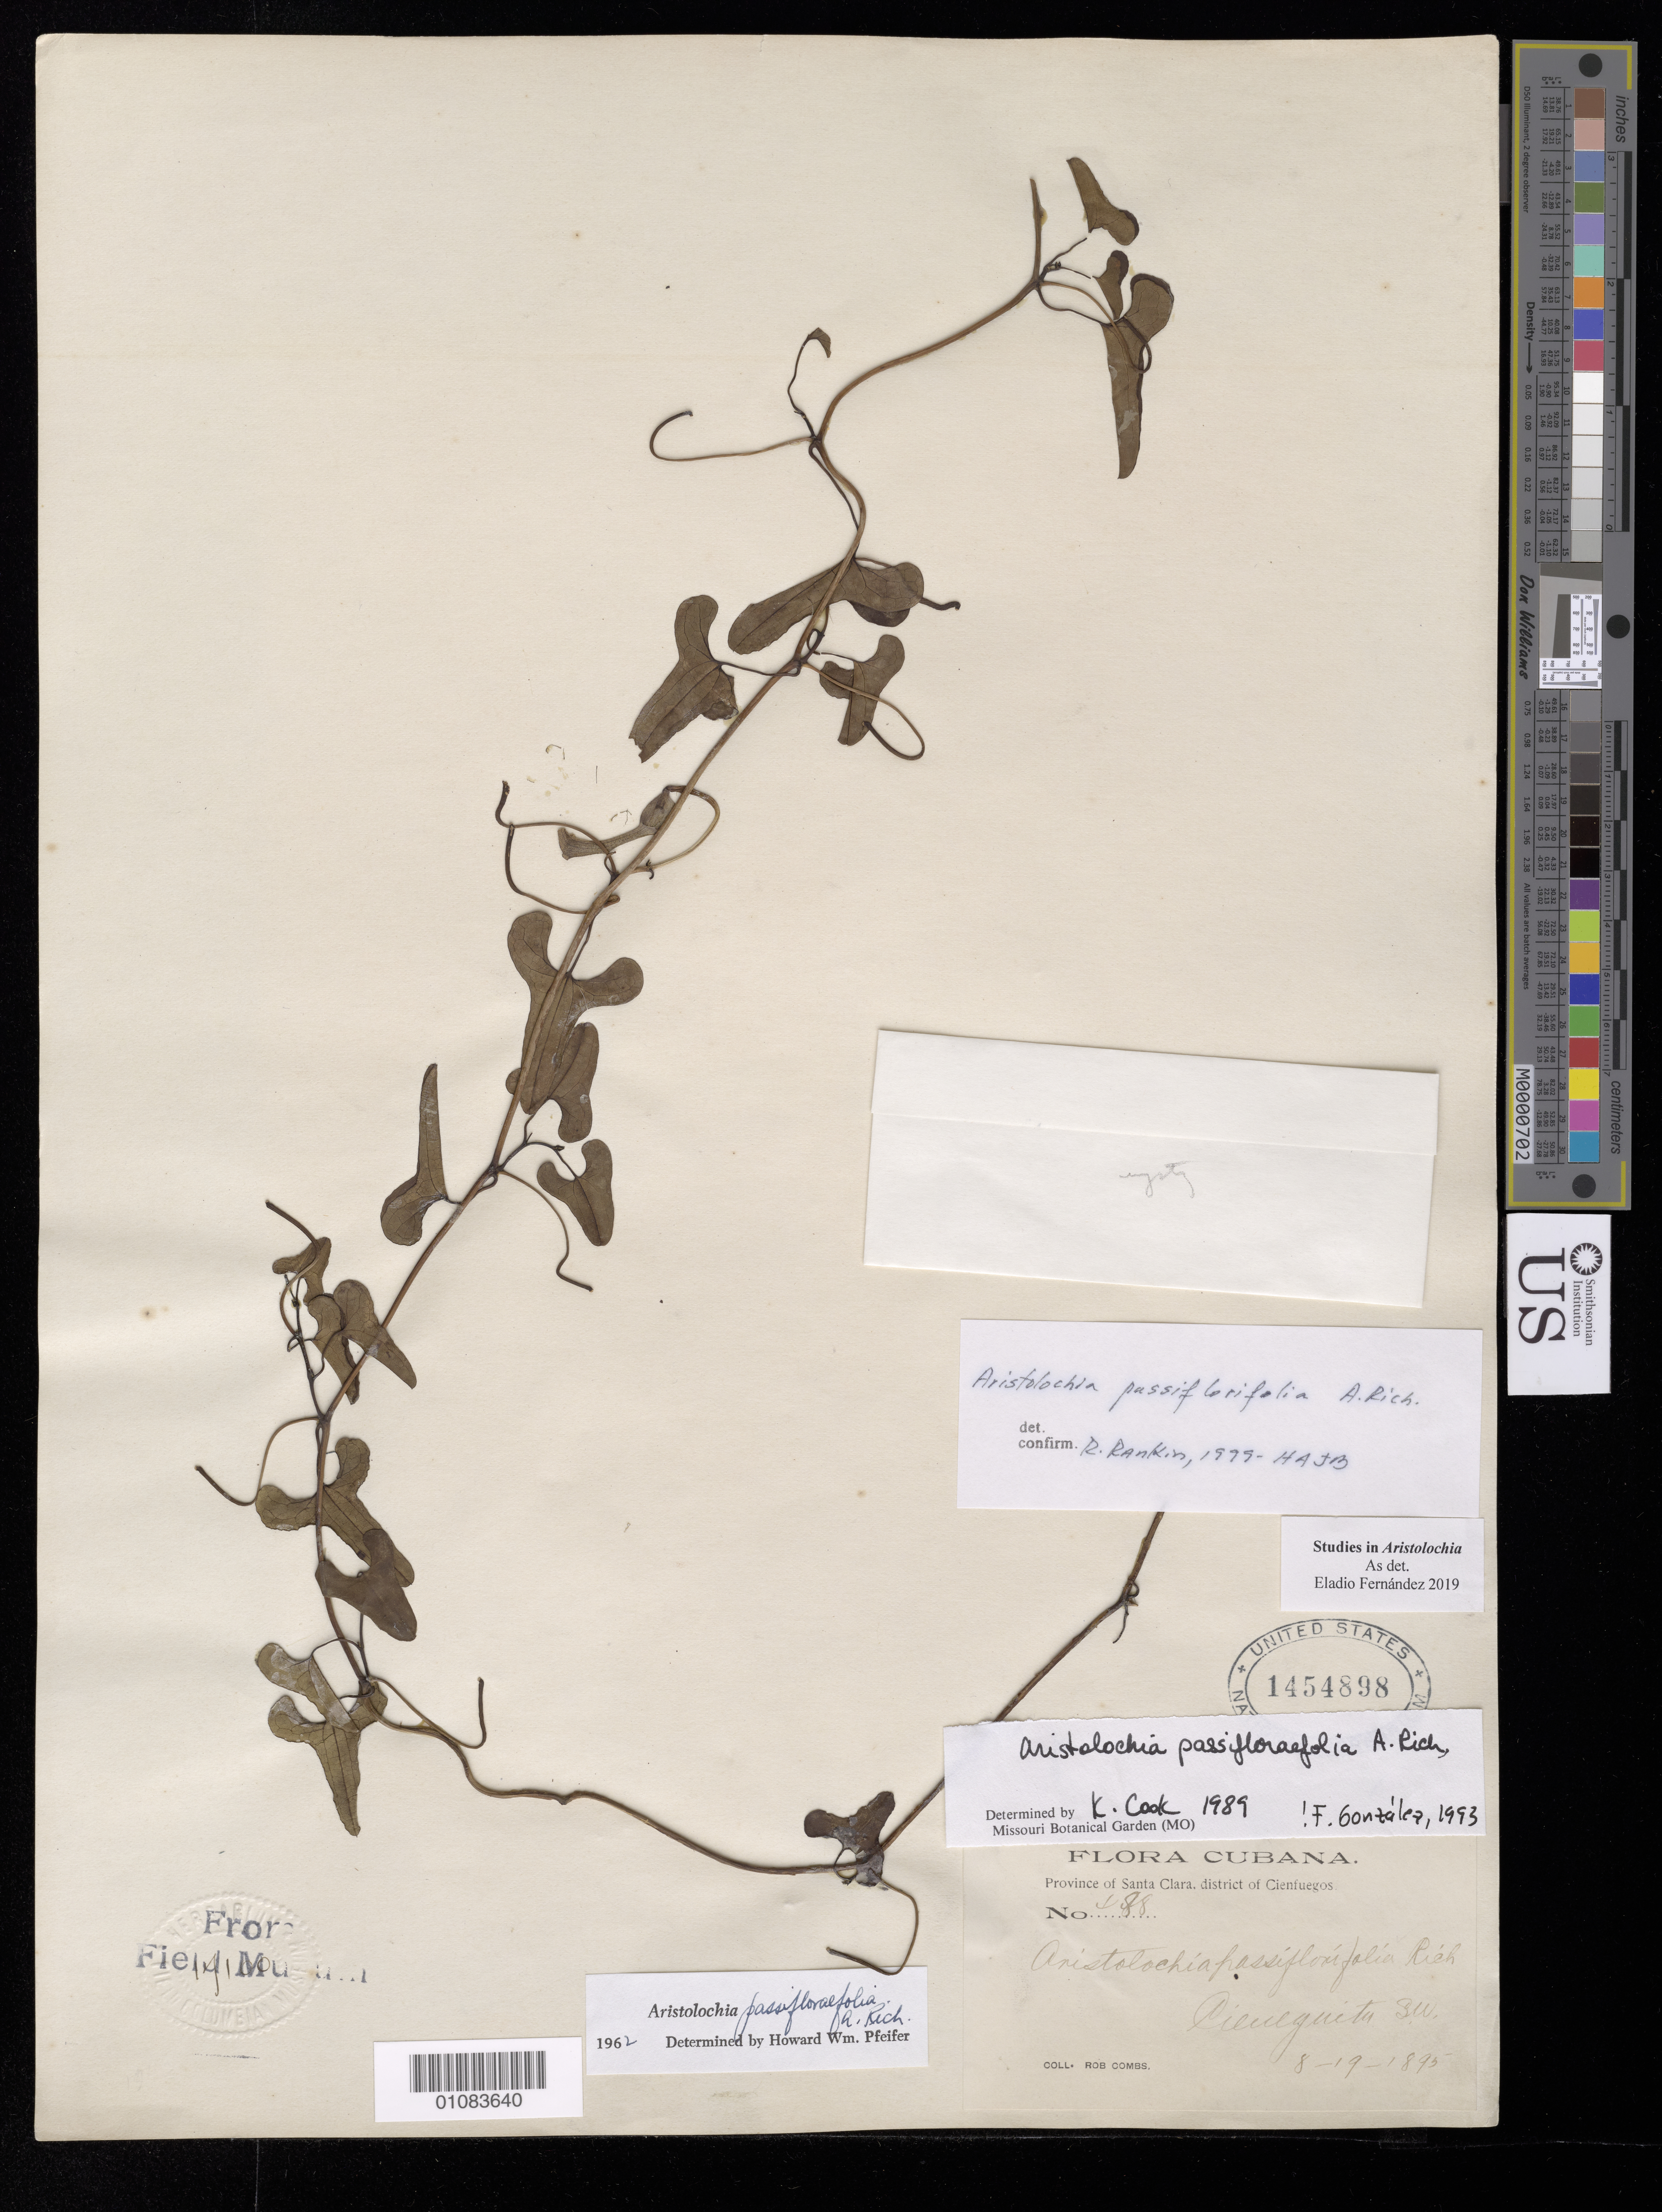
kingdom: Plantae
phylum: Tracheophyta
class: Magnoliopsida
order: Piperales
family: Aristolochiaceae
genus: Aristolochia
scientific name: Aristolochia passiflorifolia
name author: A. Rich.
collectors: R. Combs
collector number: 488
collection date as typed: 19 Aug 1895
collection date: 1895-08-19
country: Cuba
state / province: Cienfuegos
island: Cuba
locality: Province of Santa Clara, district of Cienfuegos, SW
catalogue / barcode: US 1454898